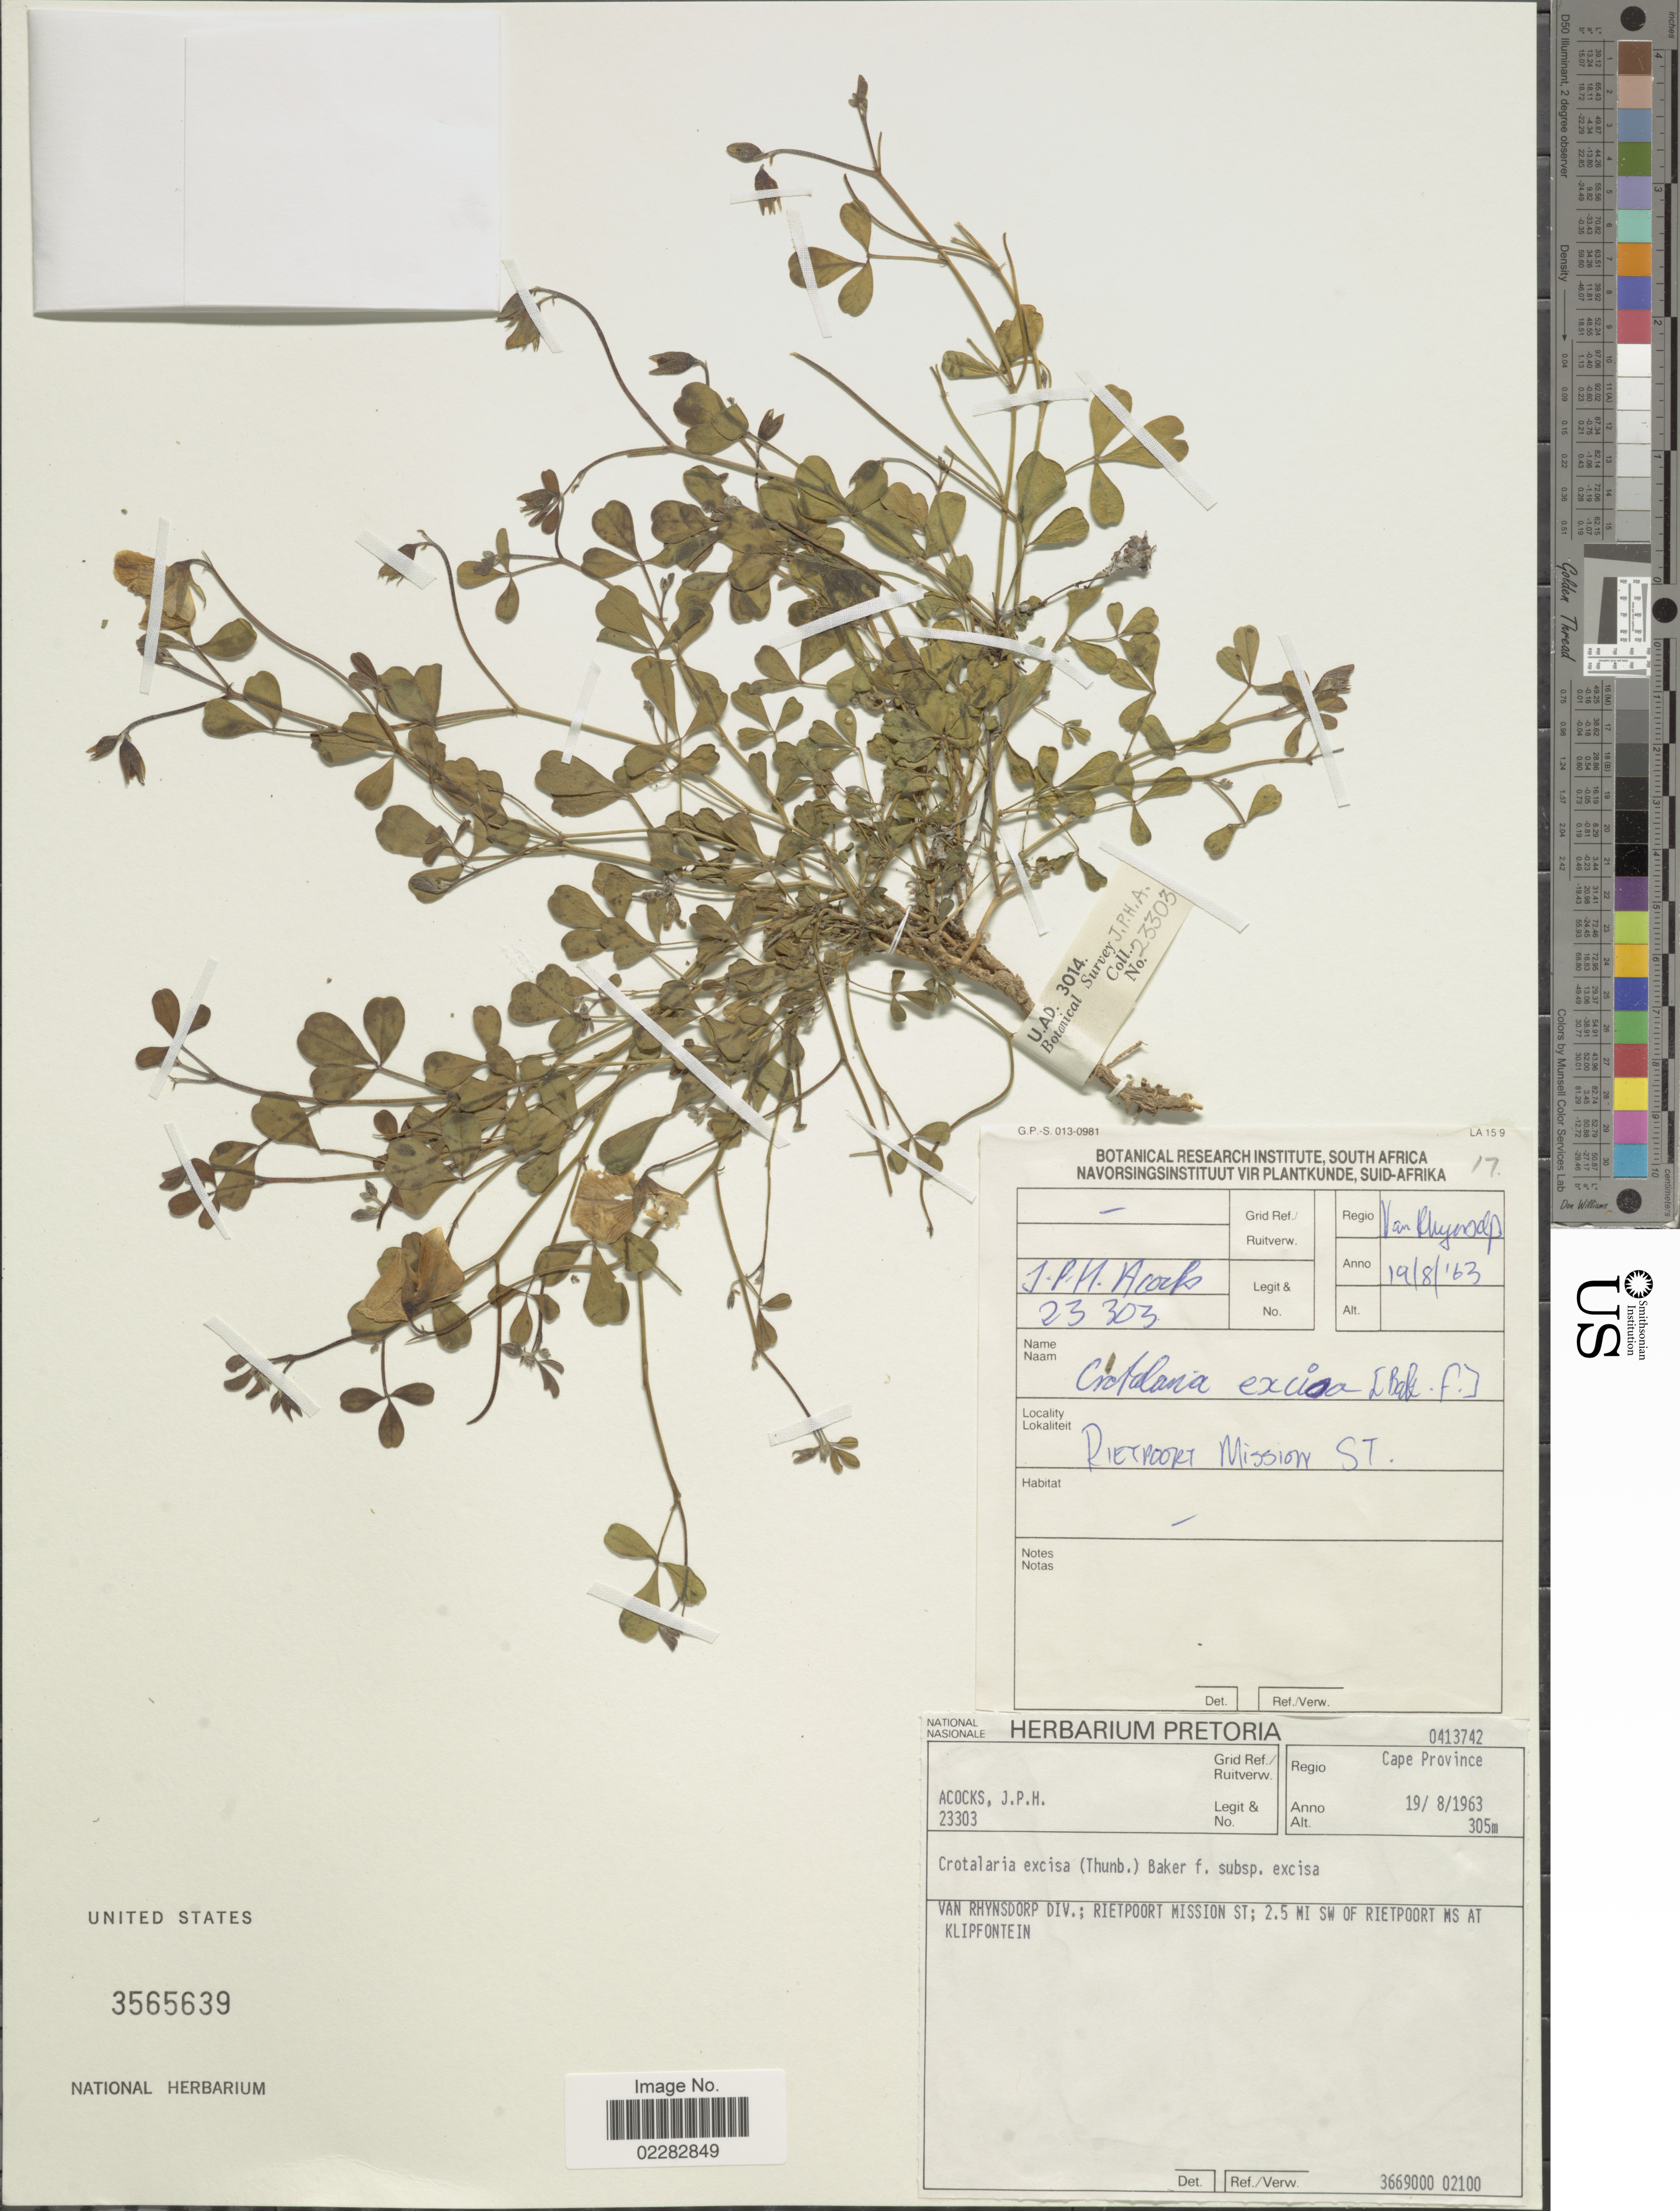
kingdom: Plantae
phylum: Tracheophyta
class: Magnoliopsida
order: Fabales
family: Fabaceae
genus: Crotalaria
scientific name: Crotalaria excisa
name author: (Thunb.) Baker f.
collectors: J. P. Acocks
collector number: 23303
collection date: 1963-08-19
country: South Africa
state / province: Western Cape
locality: Van Rhynsdorp Div.: Rietpoort Mission ST;2.5 mi SW of Rietpoort MS at Klipfontein.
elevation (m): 305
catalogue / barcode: US 3565639